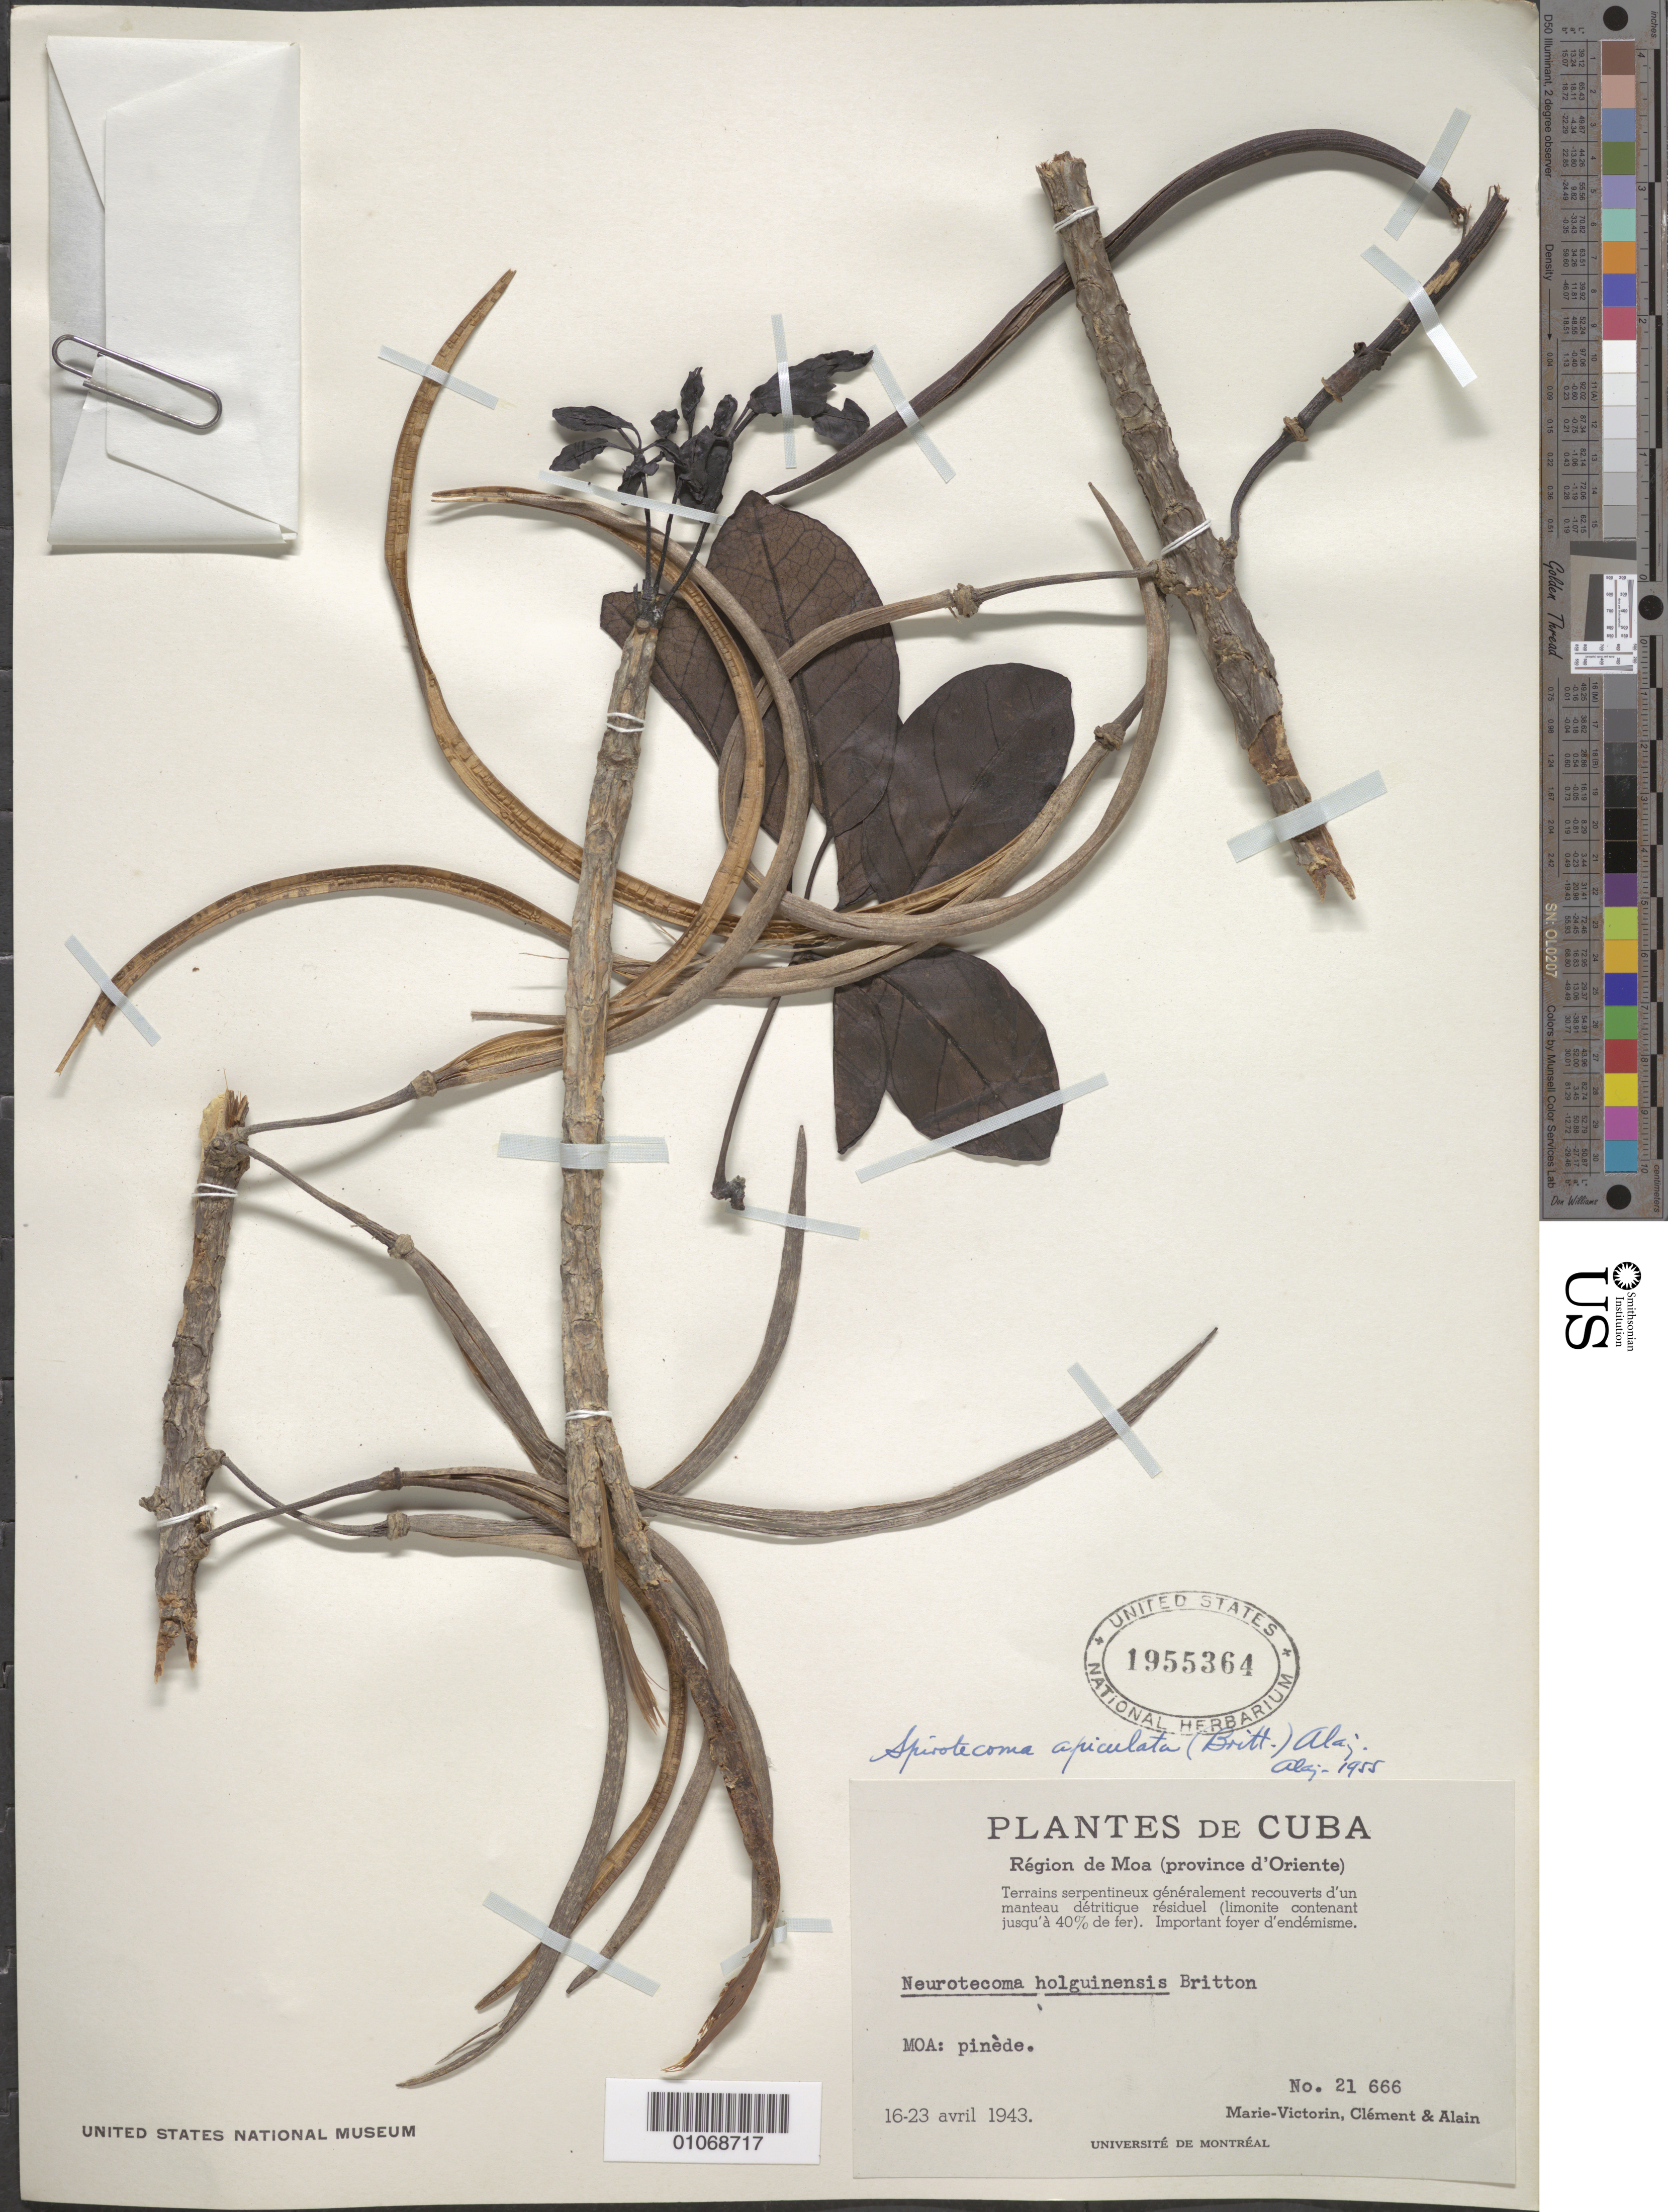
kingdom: Plantae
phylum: Tracheophyta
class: Magnoliopsida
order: Lamiales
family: Bignoniaceae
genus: Spirotecoma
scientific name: Spirotecoma apiculata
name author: (Britton) Alain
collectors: B. Clement & A. H. Liogier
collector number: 21666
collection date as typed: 16 Apr 1943 to 23 Apr 1943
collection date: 1943-04-16/1943-04-23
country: Cuba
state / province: Oriente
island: Cuba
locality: Serpentine barrens with detritus, limonite base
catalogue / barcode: US 1955364